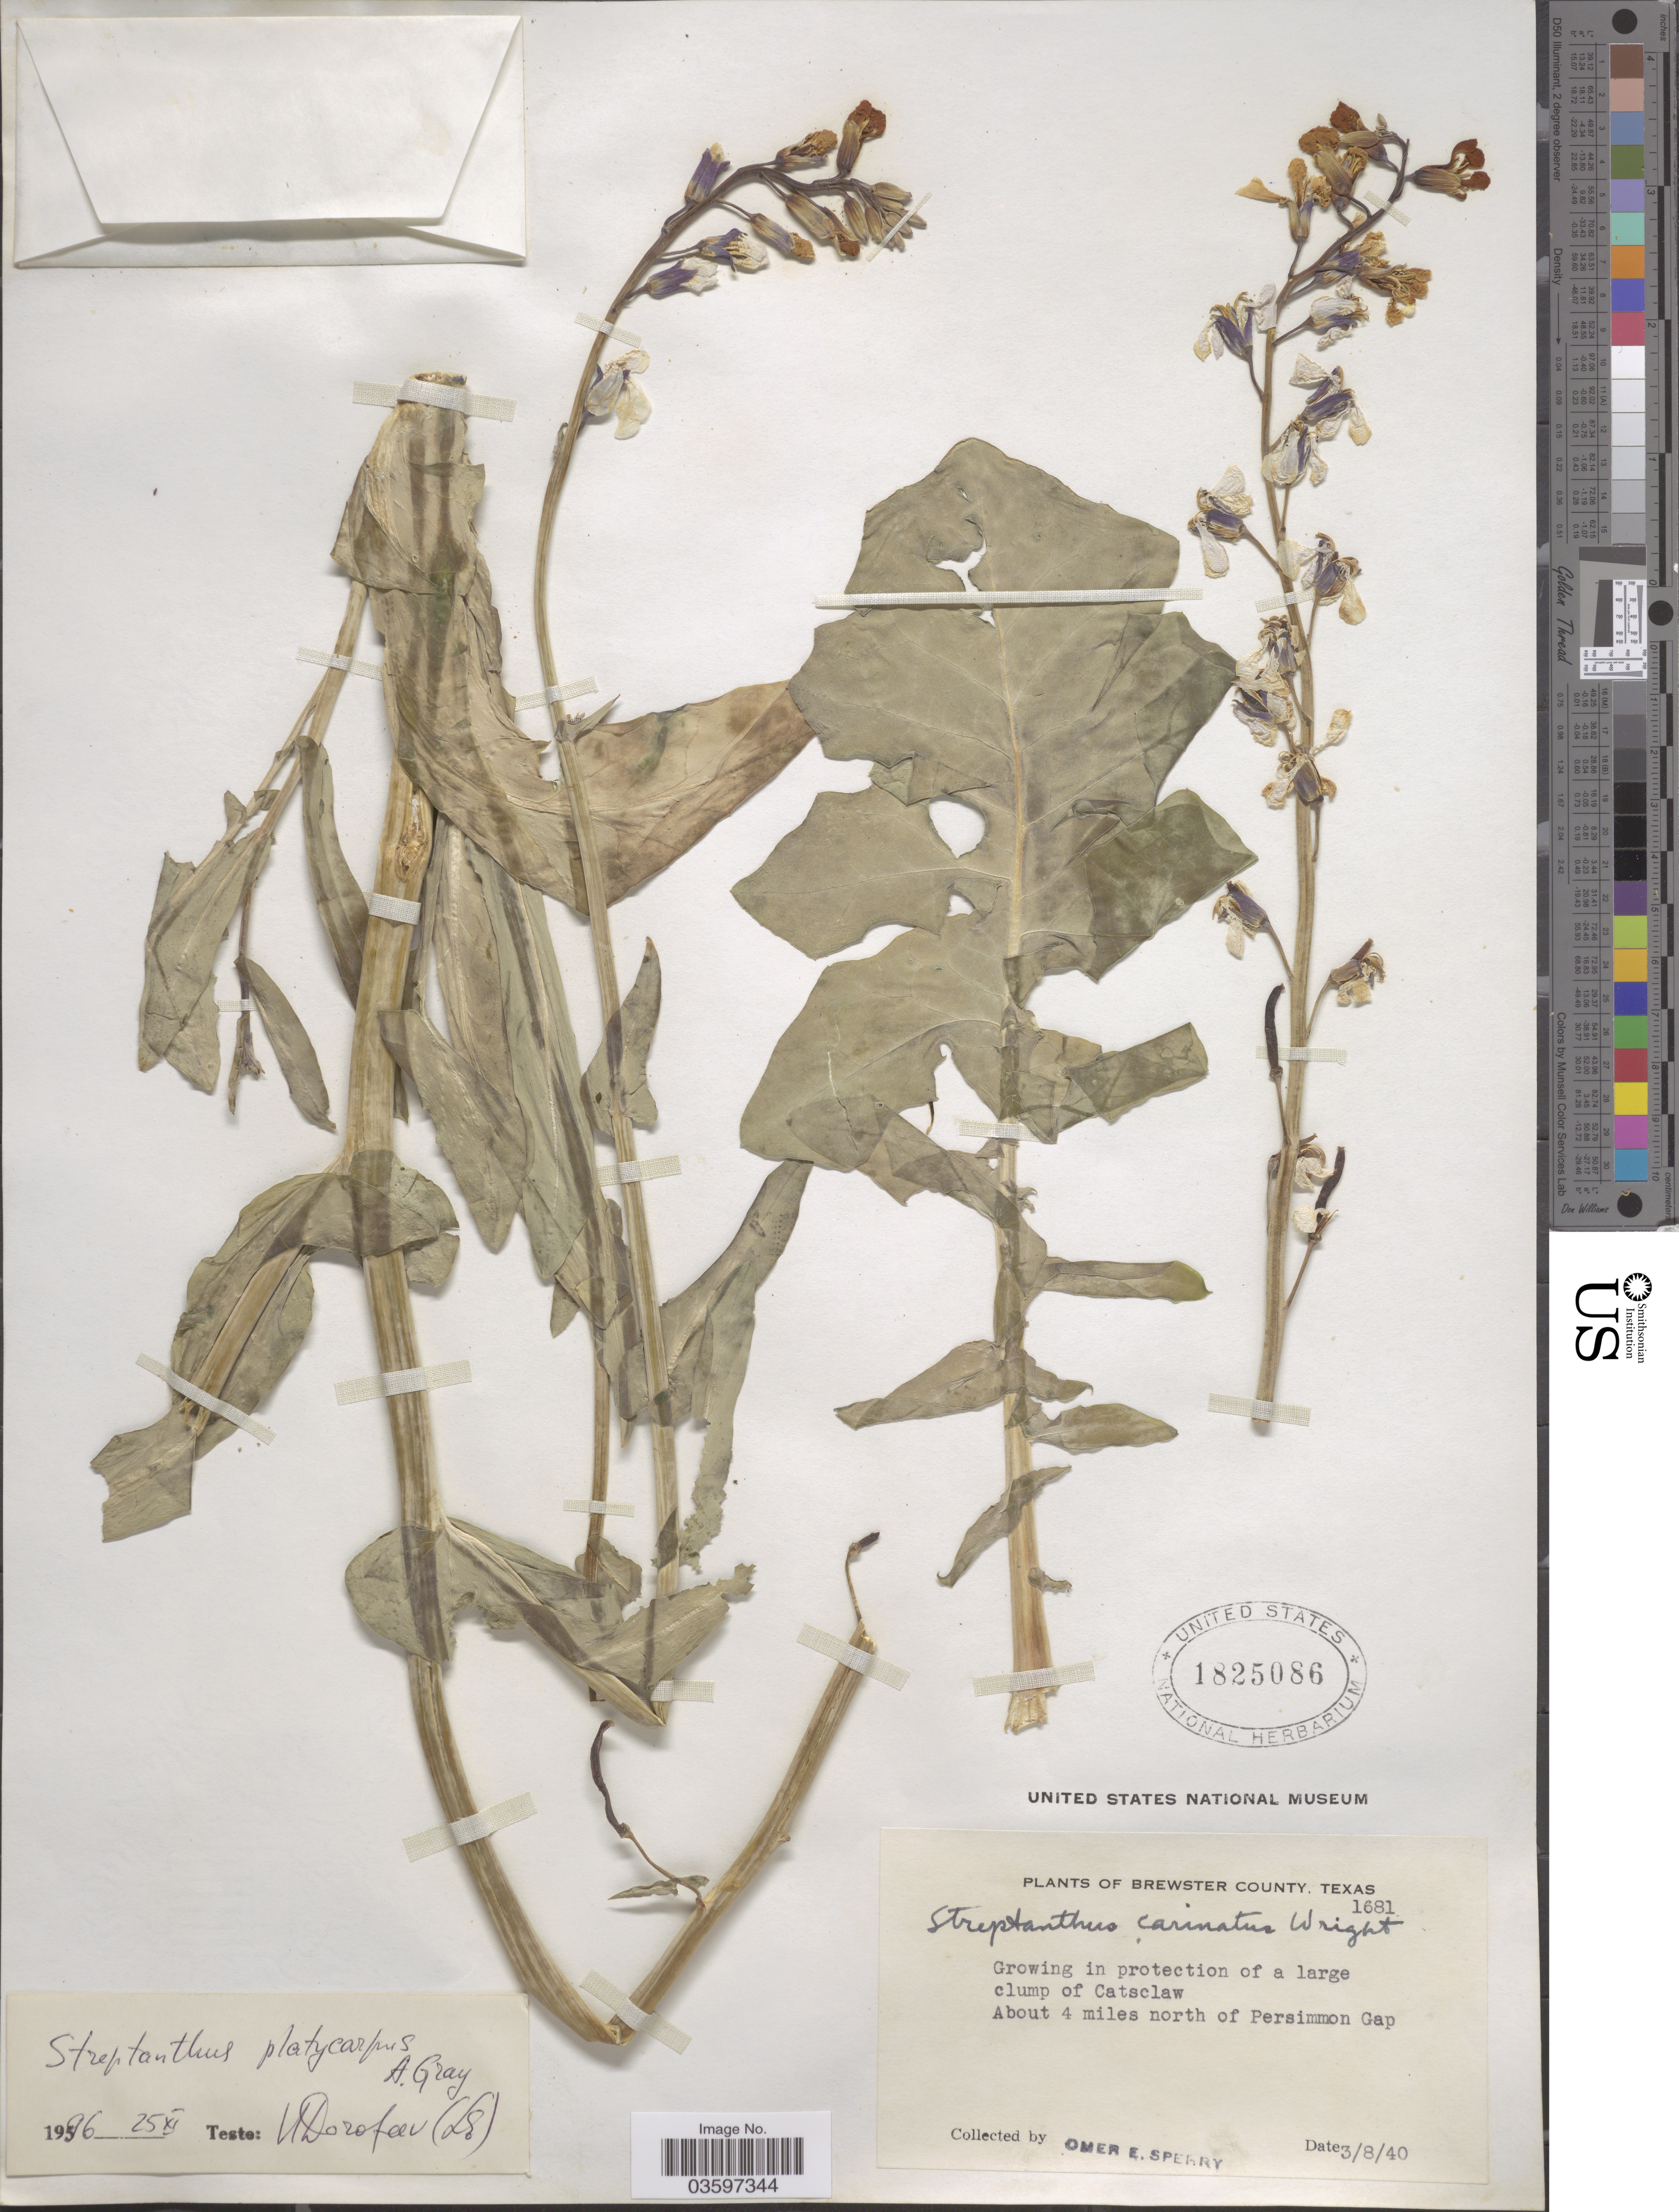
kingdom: Plantae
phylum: Tracheophyta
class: Magnoliopsida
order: Brassicales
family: Brassicaceae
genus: Streptanthus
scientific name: Streptanthus barbiger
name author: Greene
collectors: O. E. Sperry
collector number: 1681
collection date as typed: Transcribed d/m/y: 8/3/40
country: United States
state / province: Texas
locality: Brewster County. About 4 miles north of Persimmon Gap.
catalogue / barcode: US 1825086